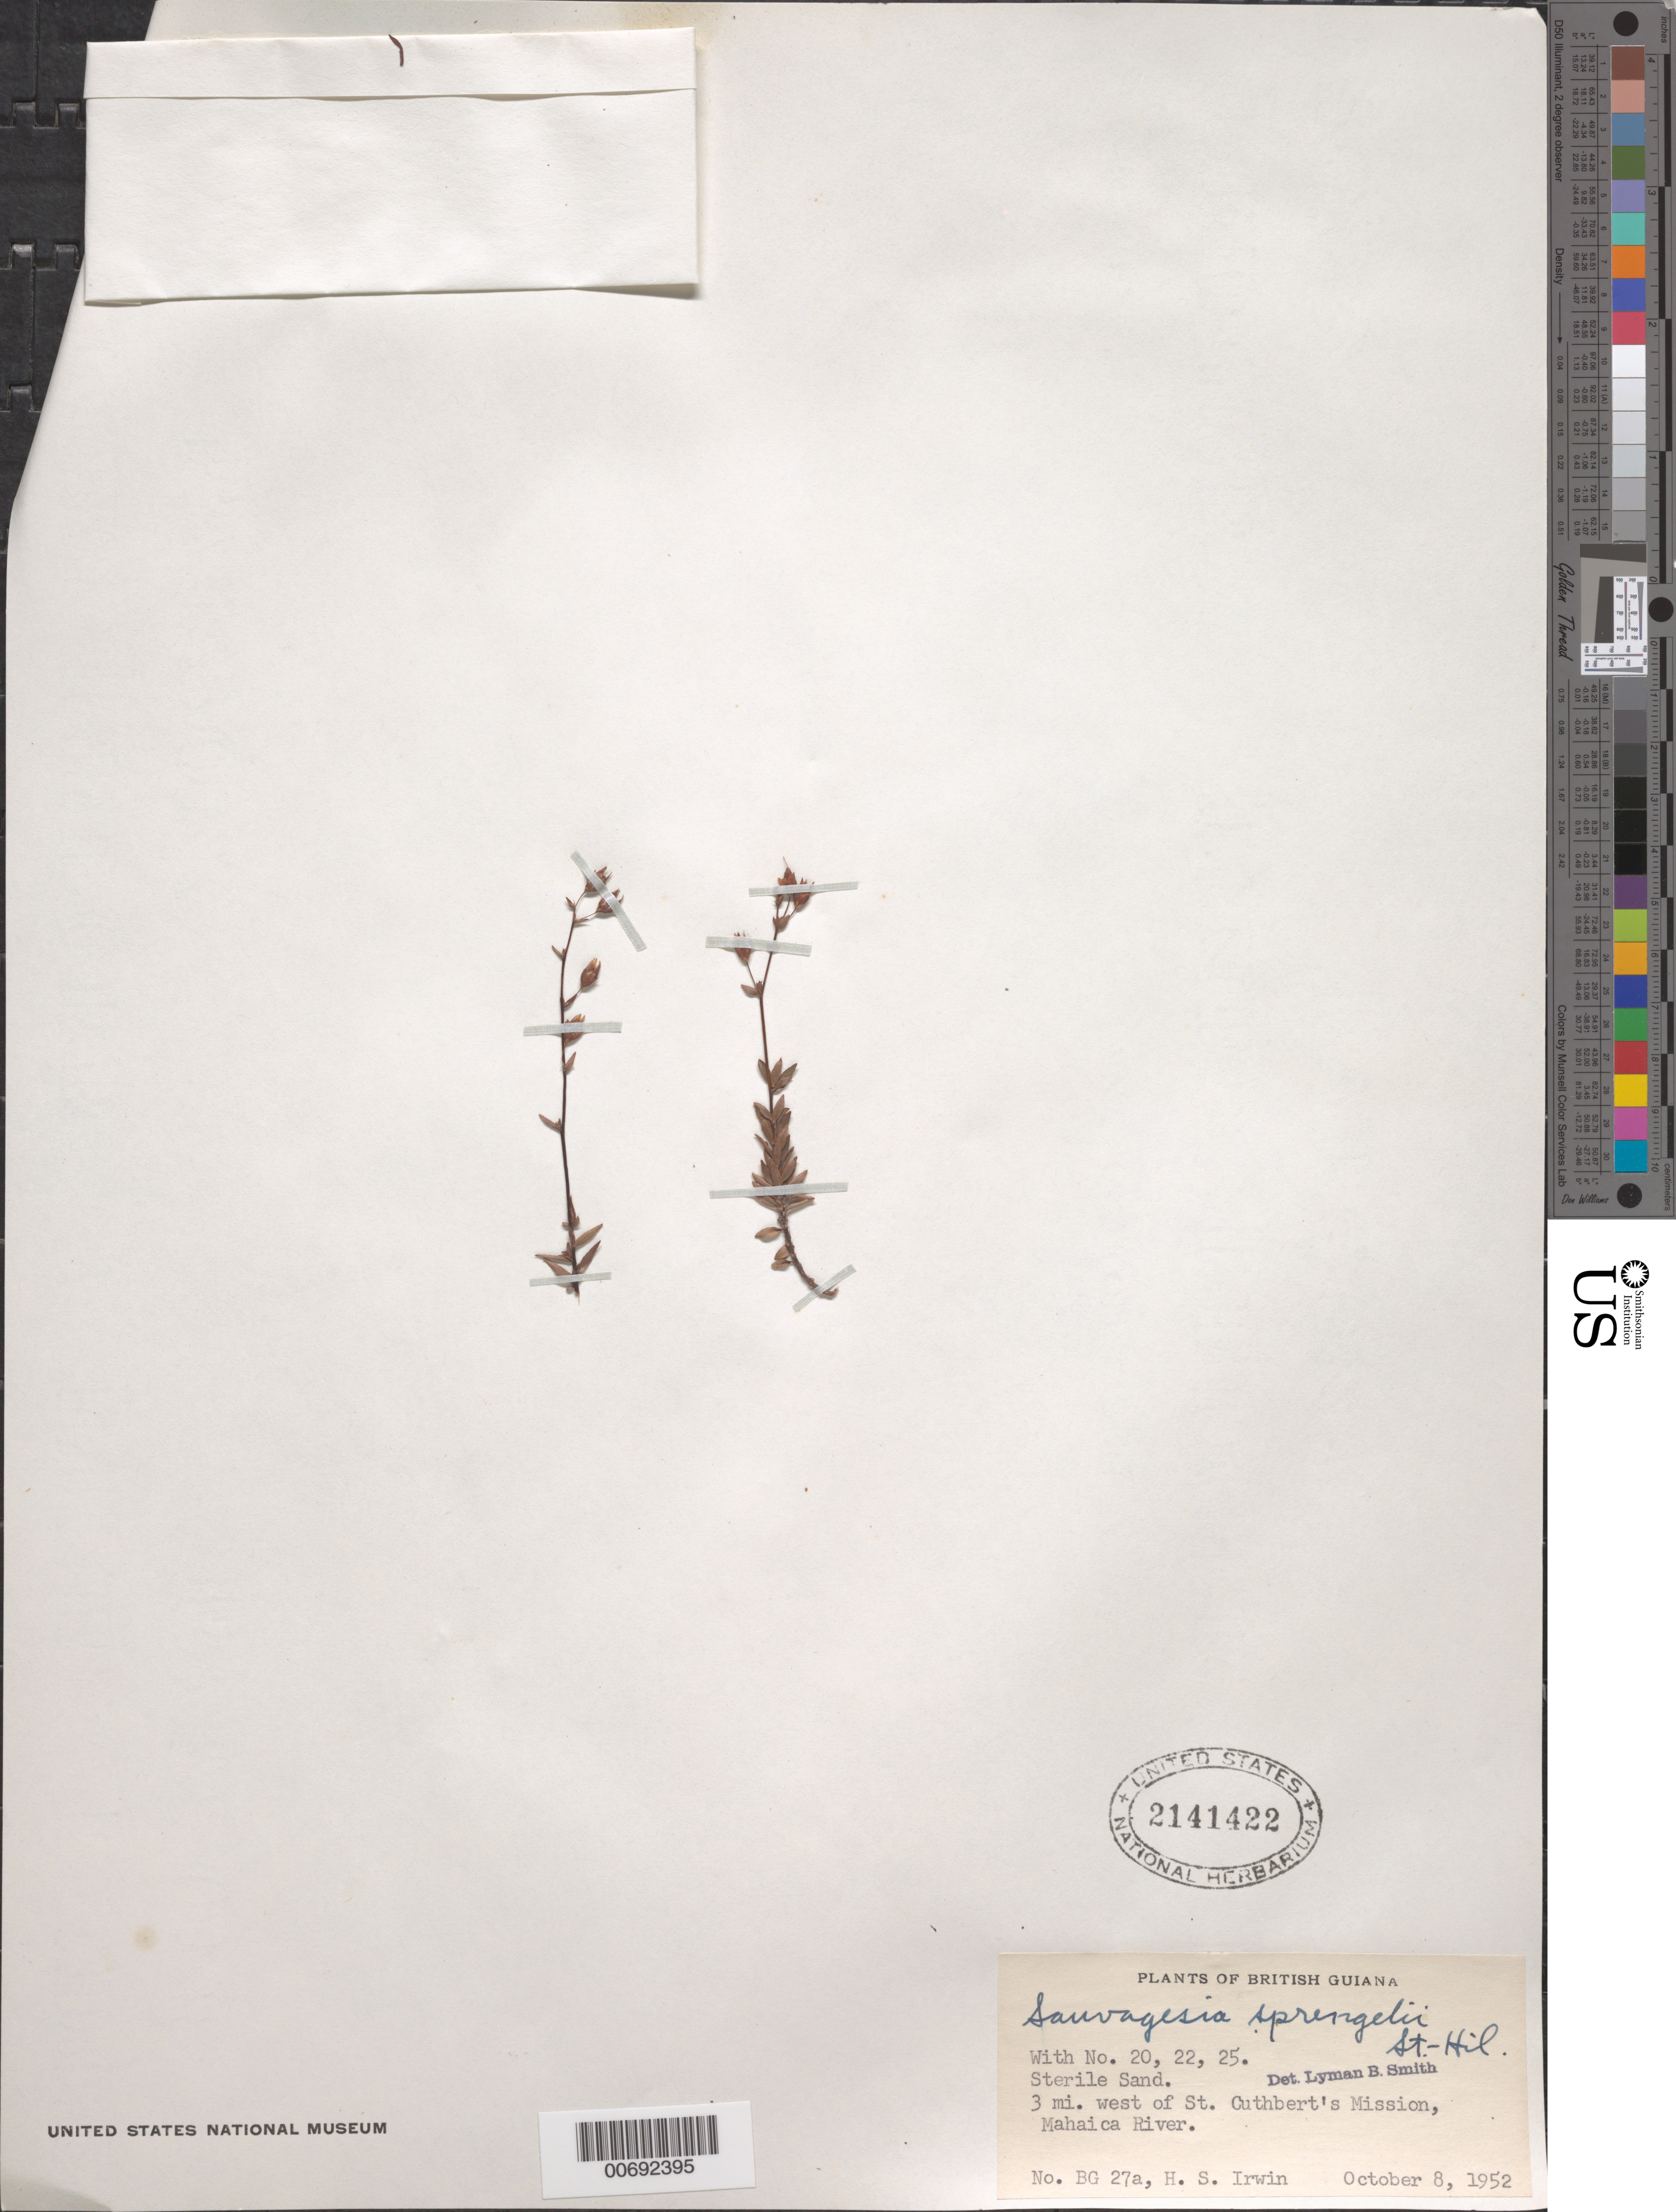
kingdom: Plantae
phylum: Tracheophyta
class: Magnoliopsida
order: Malpighiales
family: Ochnaceae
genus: Sauvagesia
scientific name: Sauvagesia sprengelii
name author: A. St.-Hil.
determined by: Smith, Lyman B., (US), NMNH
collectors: H. Irwin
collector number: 27 a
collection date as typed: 8-Oct-52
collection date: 1952-10-08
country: Guyana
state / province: Demerara-Mahaica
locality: St. Cuthbert's Mission, 3 mi. W of; Mahaica River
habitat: Sterile sand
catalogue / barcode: US 2141422